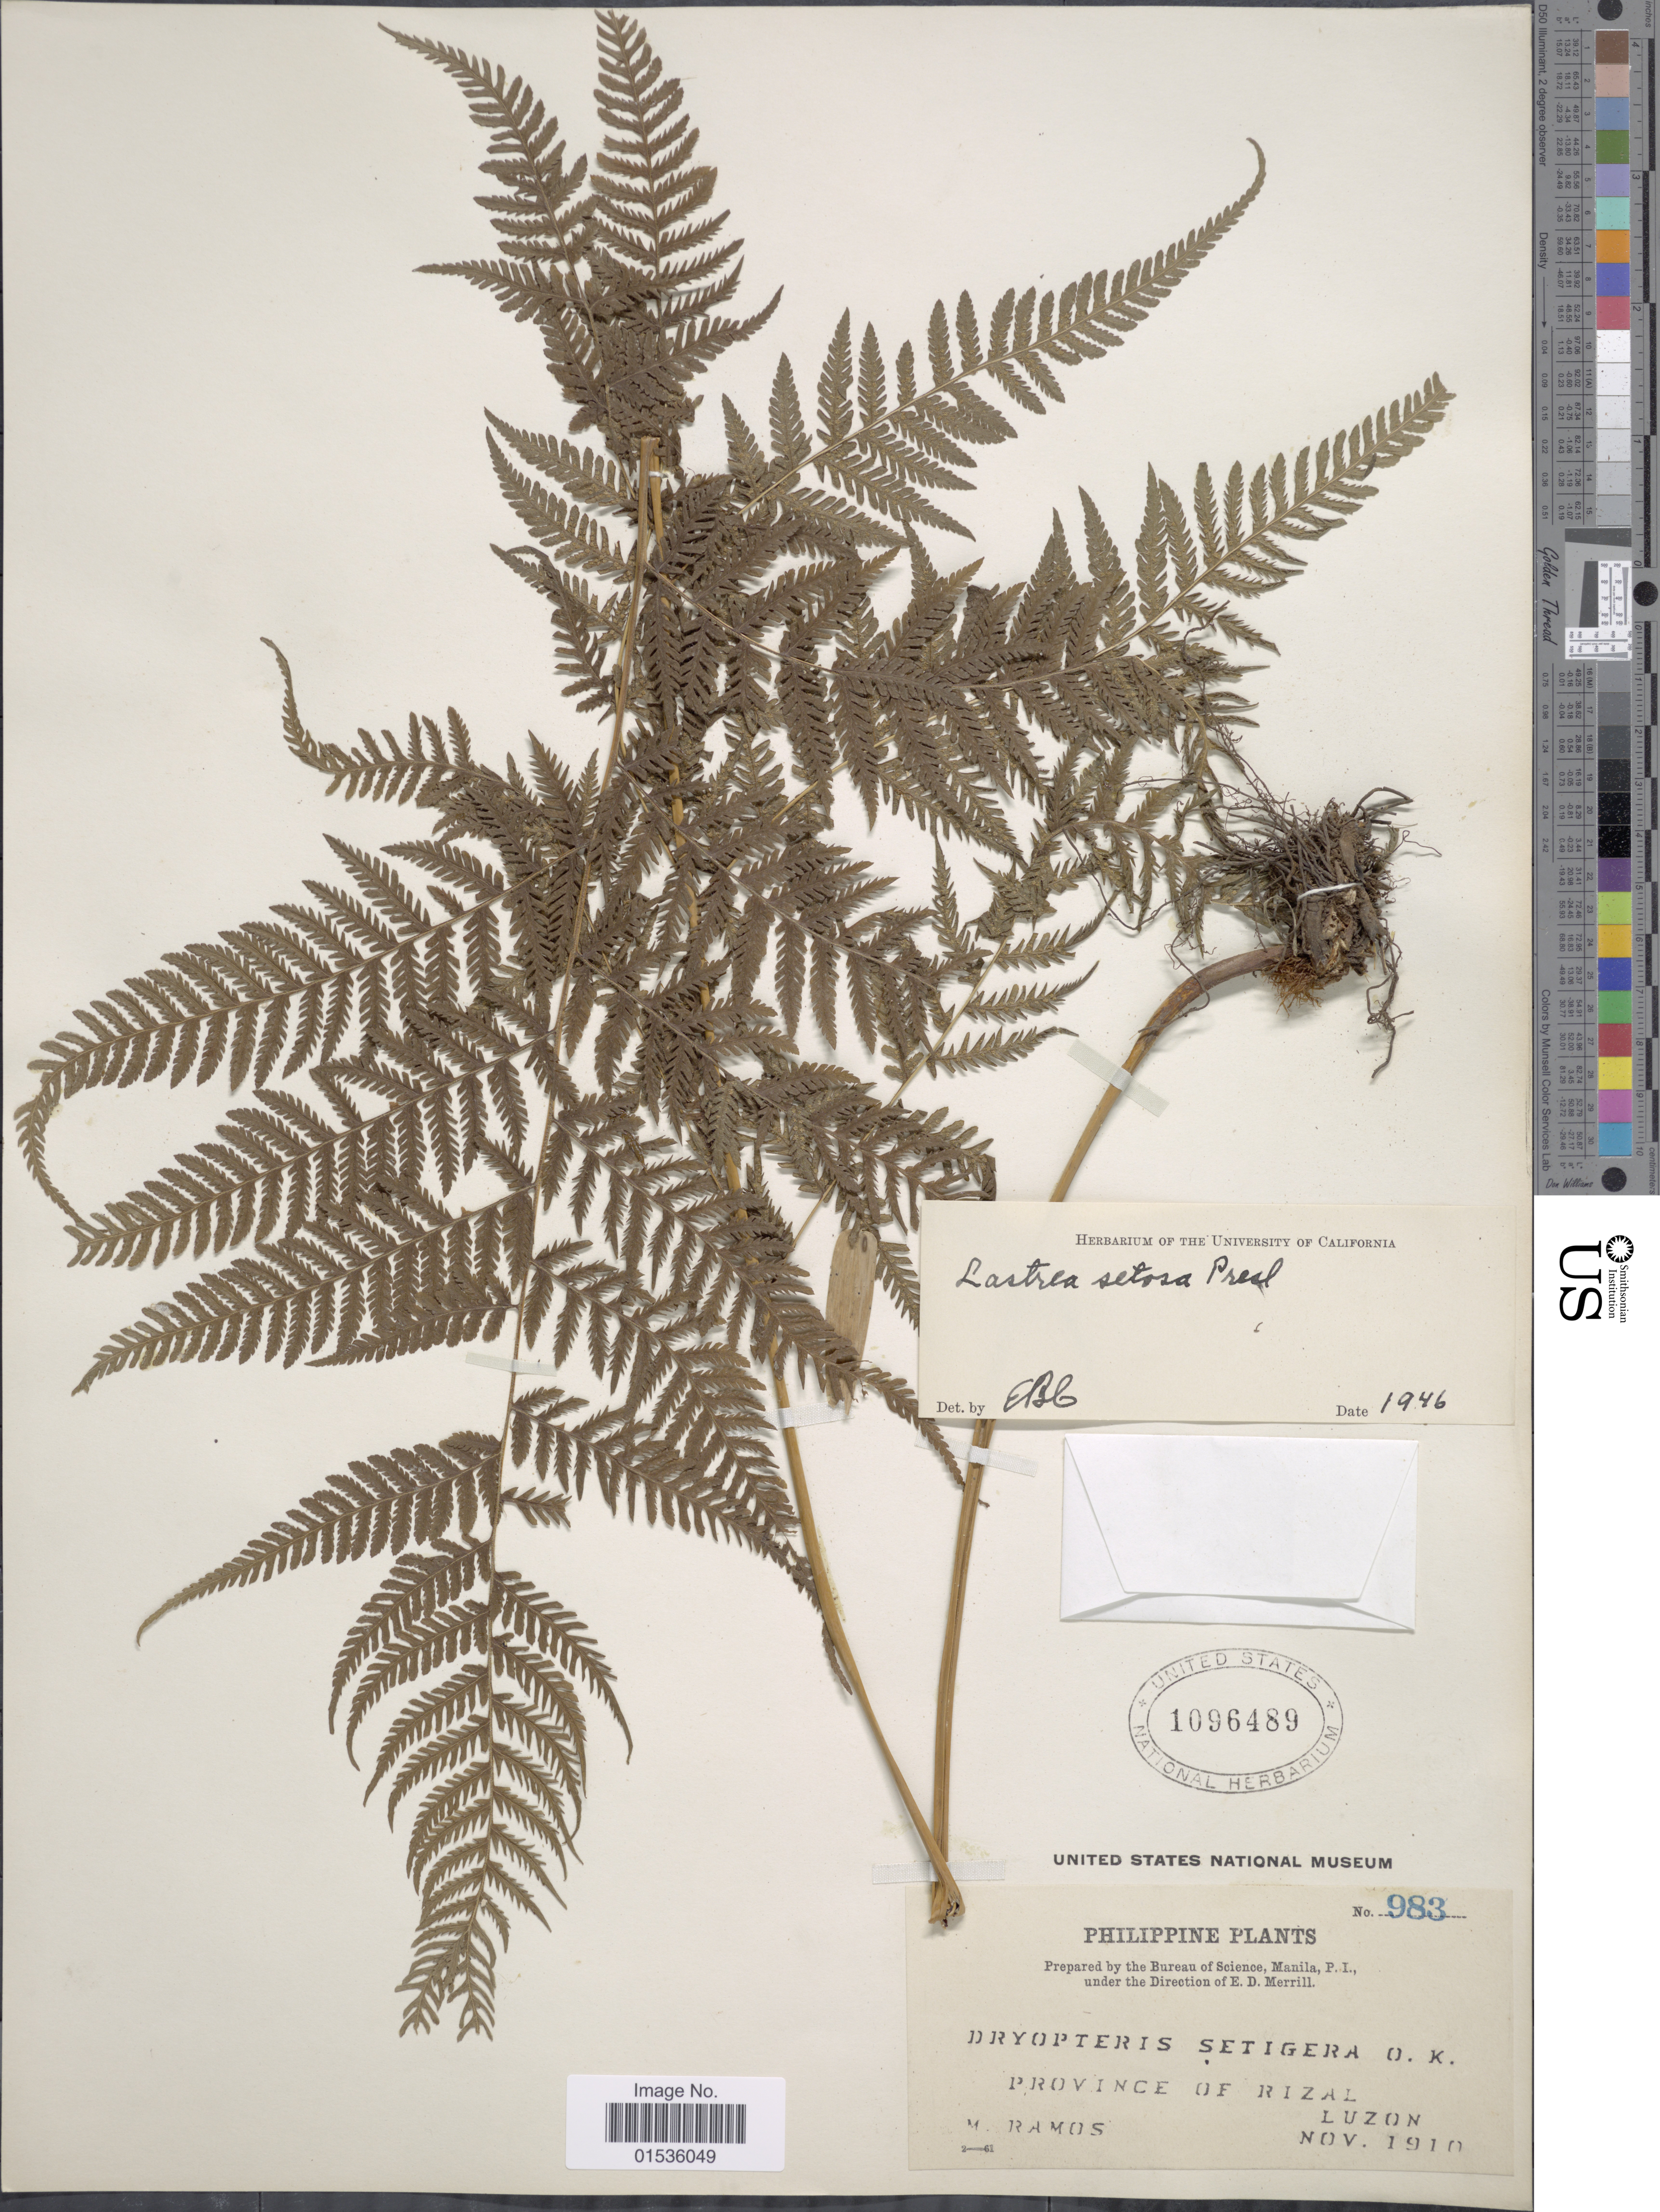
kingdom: Plantae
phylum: Tracheophyta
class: Polypodiopsida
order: Polypodiales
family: Thelypteridaceae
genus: Macrothelypteris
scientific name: Macrothelypteris torresiana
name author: (Gaudich.) Ching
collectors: M. Ramos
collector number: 983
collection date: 1910-11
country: Philippines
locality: Philippine, Province of Rizal, Luzon.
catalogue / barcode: US 1096489